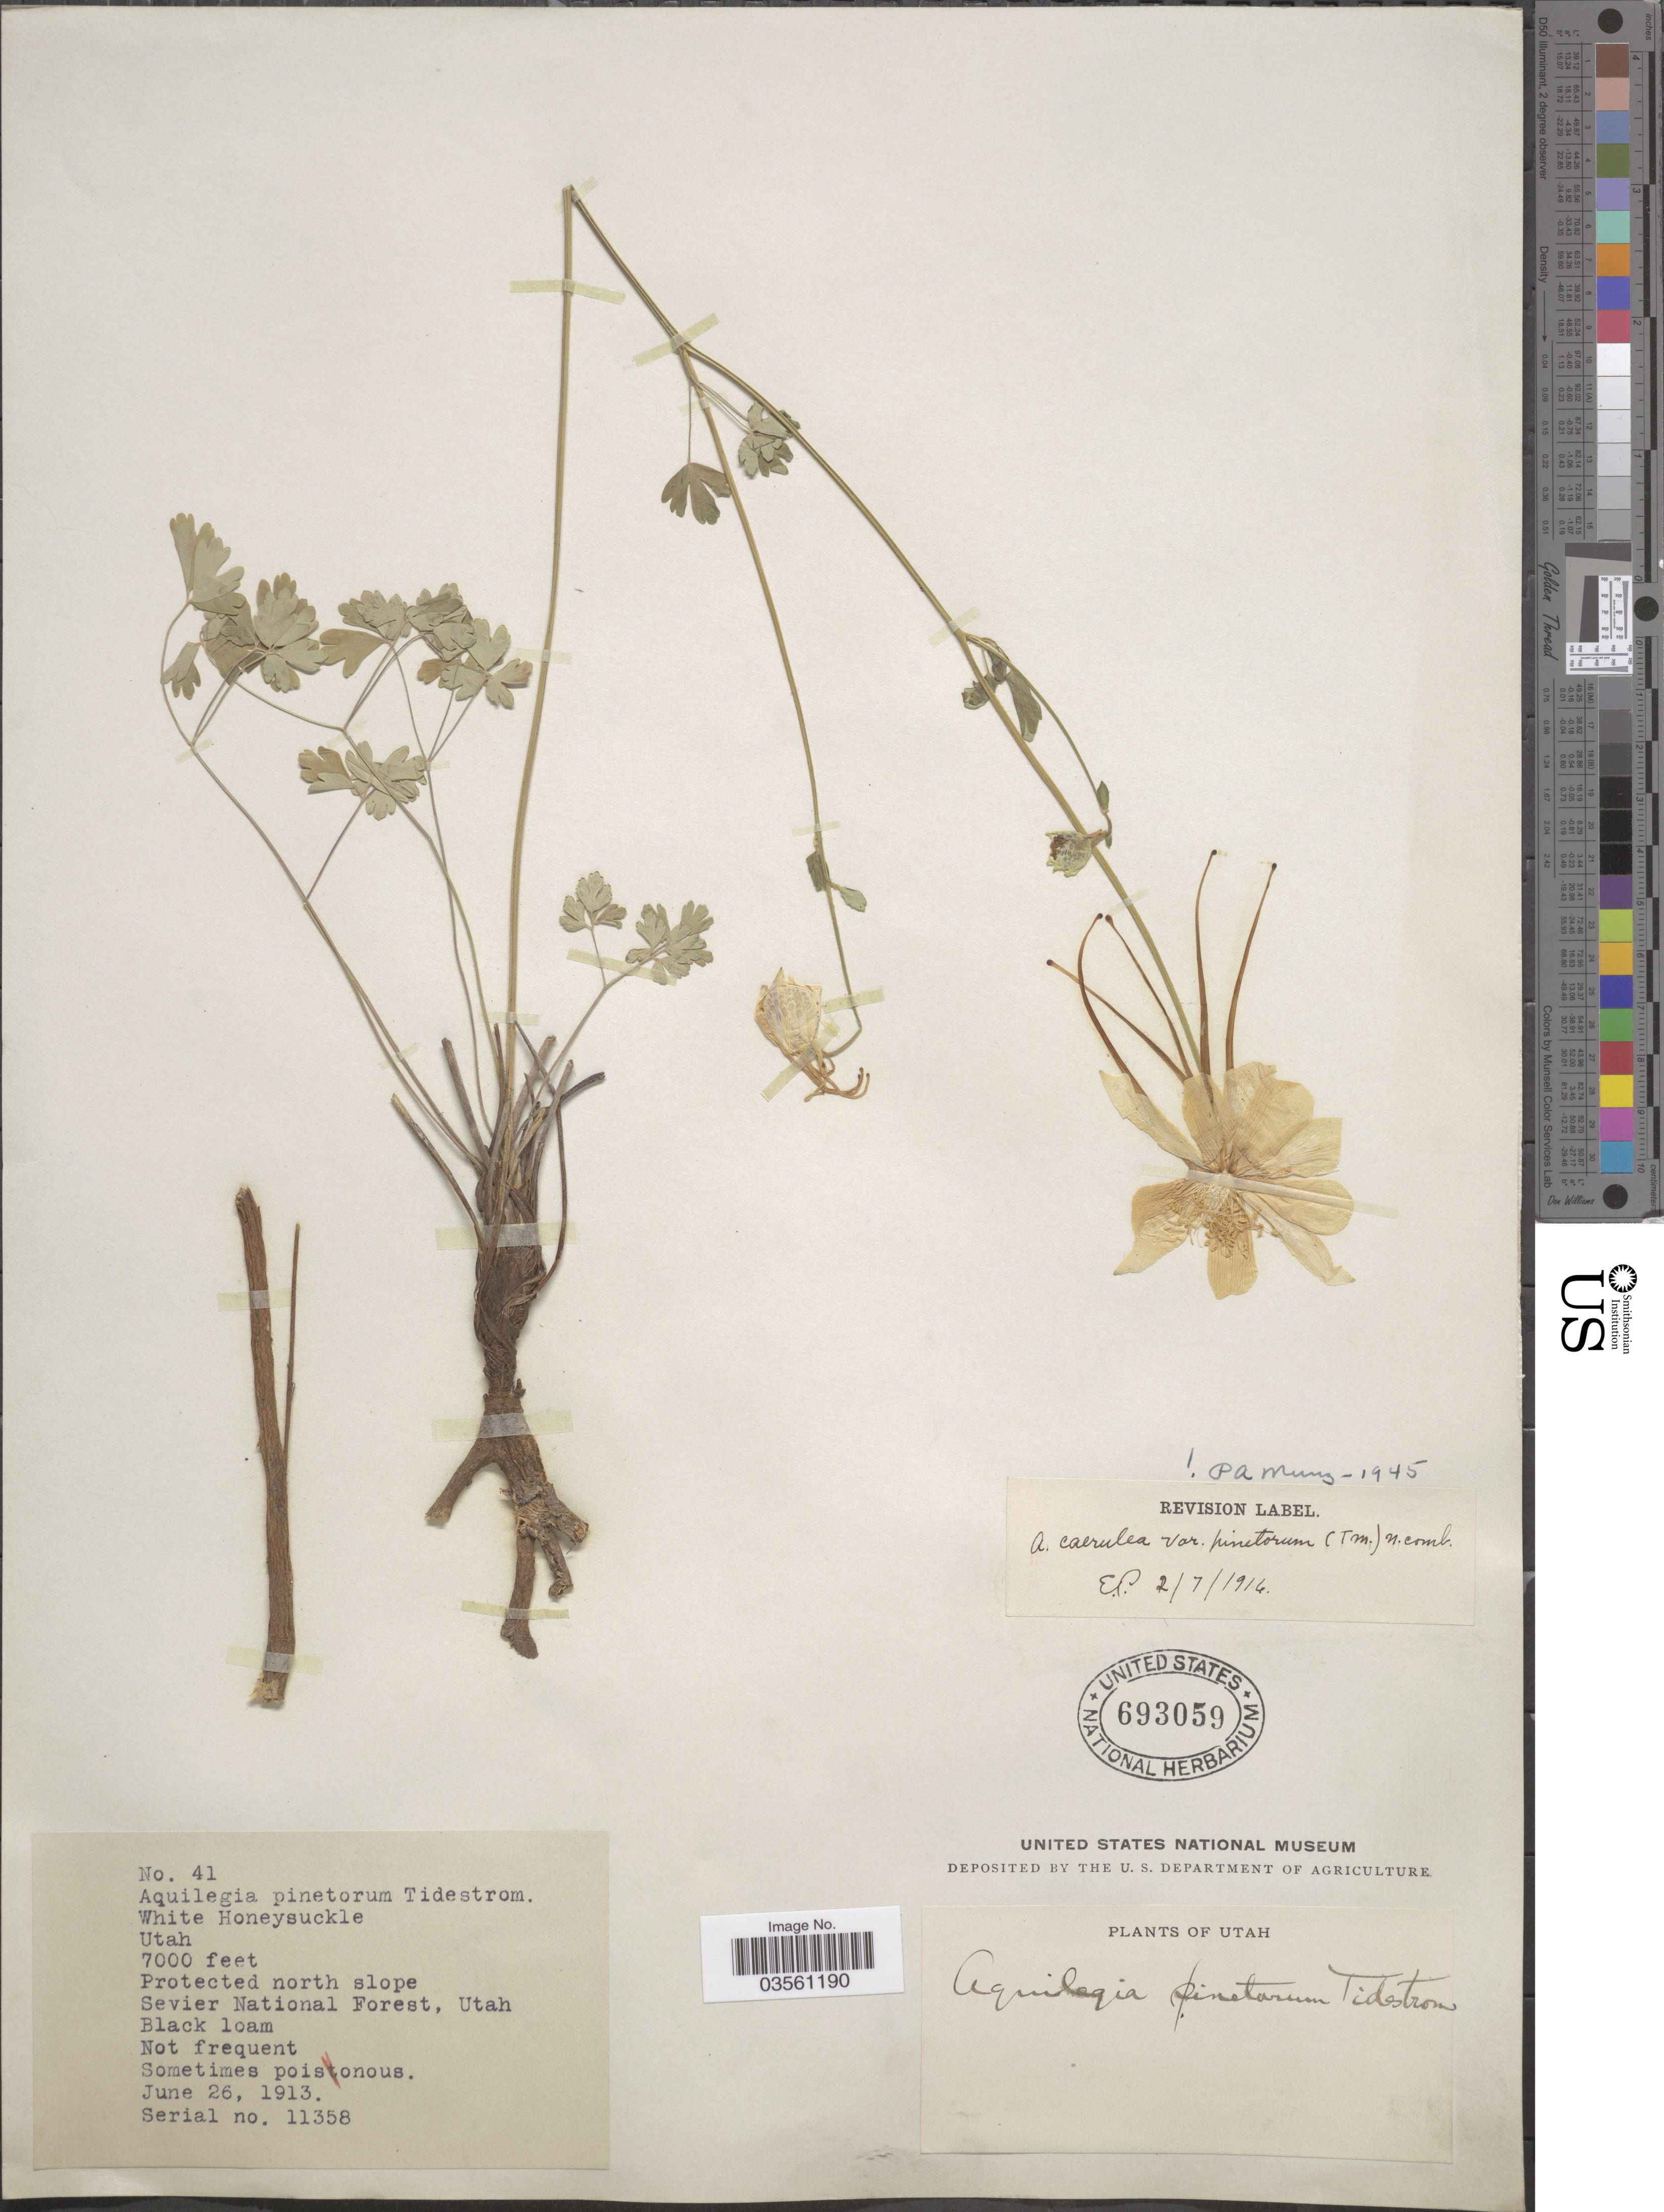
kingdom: Plantae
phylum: Tracheophyta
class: Magnoliopsida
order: Ranunculales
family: Ranunculaceae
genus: Aquilegia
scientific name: Aquilegia coerulea var. pinetorum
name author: E. James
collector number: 41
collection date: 1913-06-26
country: United States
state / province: Utah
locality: Protected north slope Sevier National Forest.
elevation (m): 2134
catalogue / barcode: US 693059